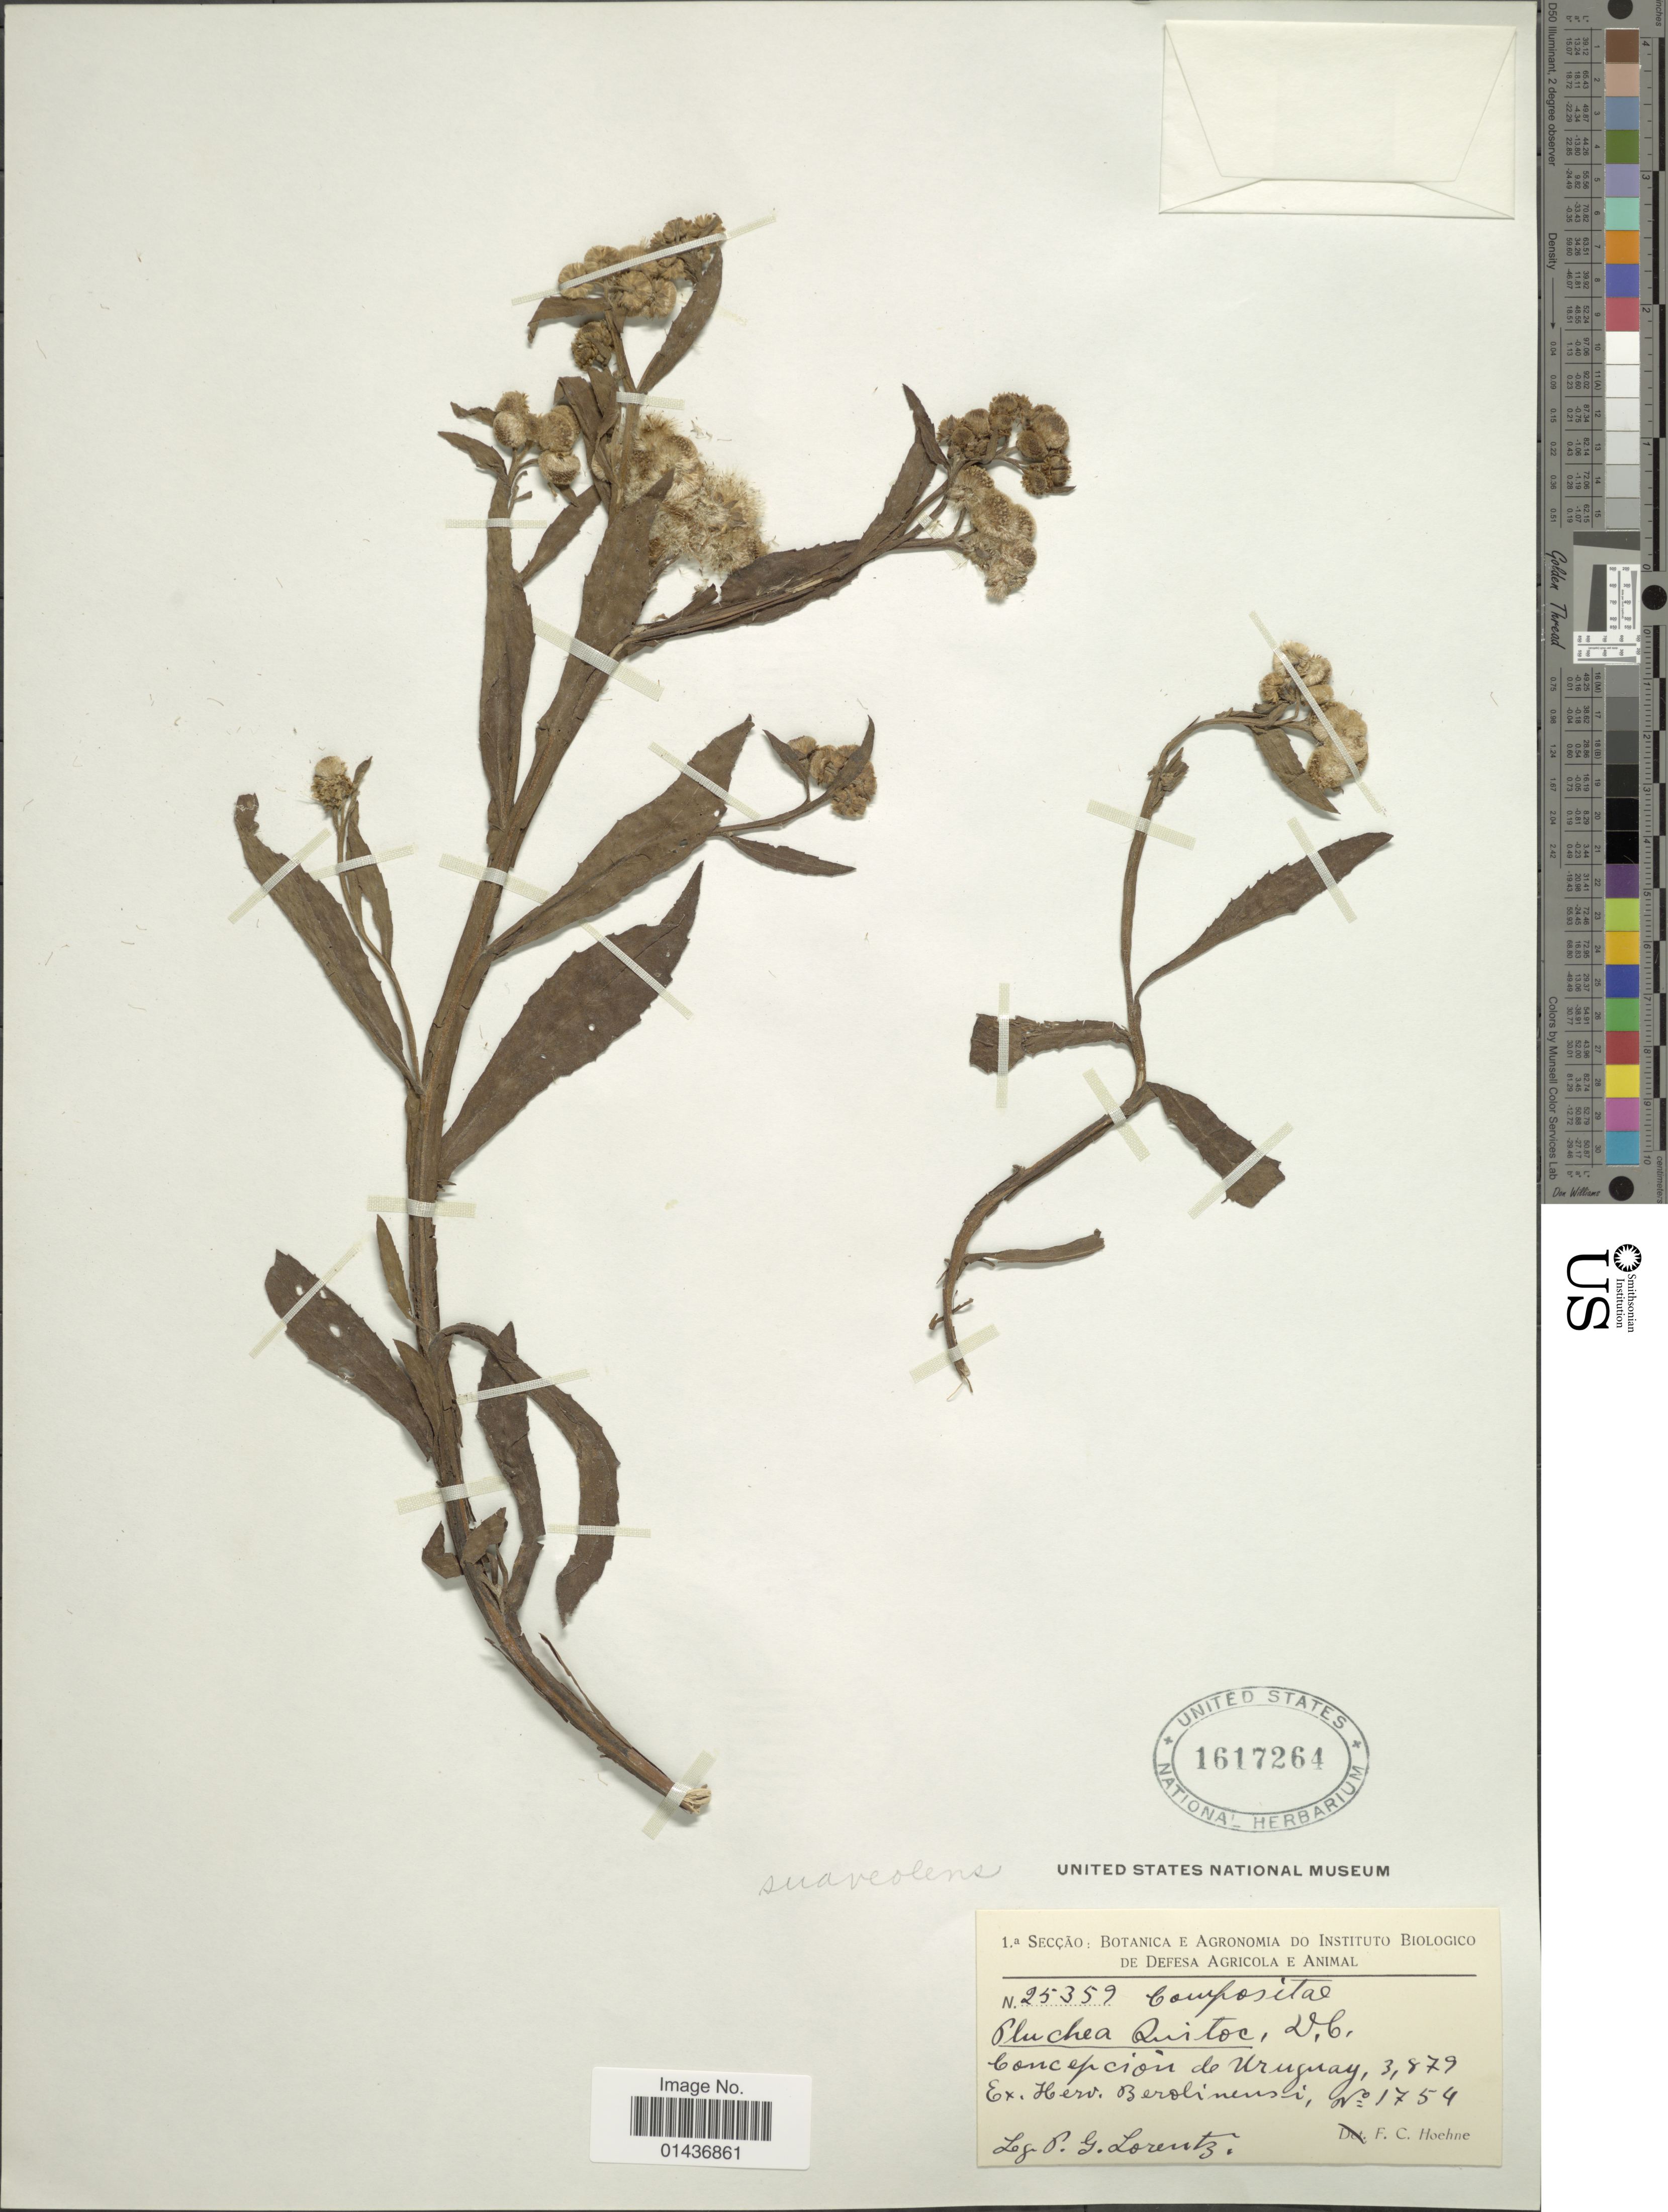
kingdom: Plantae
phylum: Tracheophyta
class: Magnoliopsida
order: Asterales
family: Asteraceae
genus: Pluchea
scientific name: Pluchea suaveolens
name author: (Vell.) Kuntze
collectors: P. G. Lorentz & F. C. Hoehne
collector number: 25359/1754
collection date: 1879-03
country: Uruguay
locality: Concepcion de Uruguay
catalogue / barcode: US 1617264